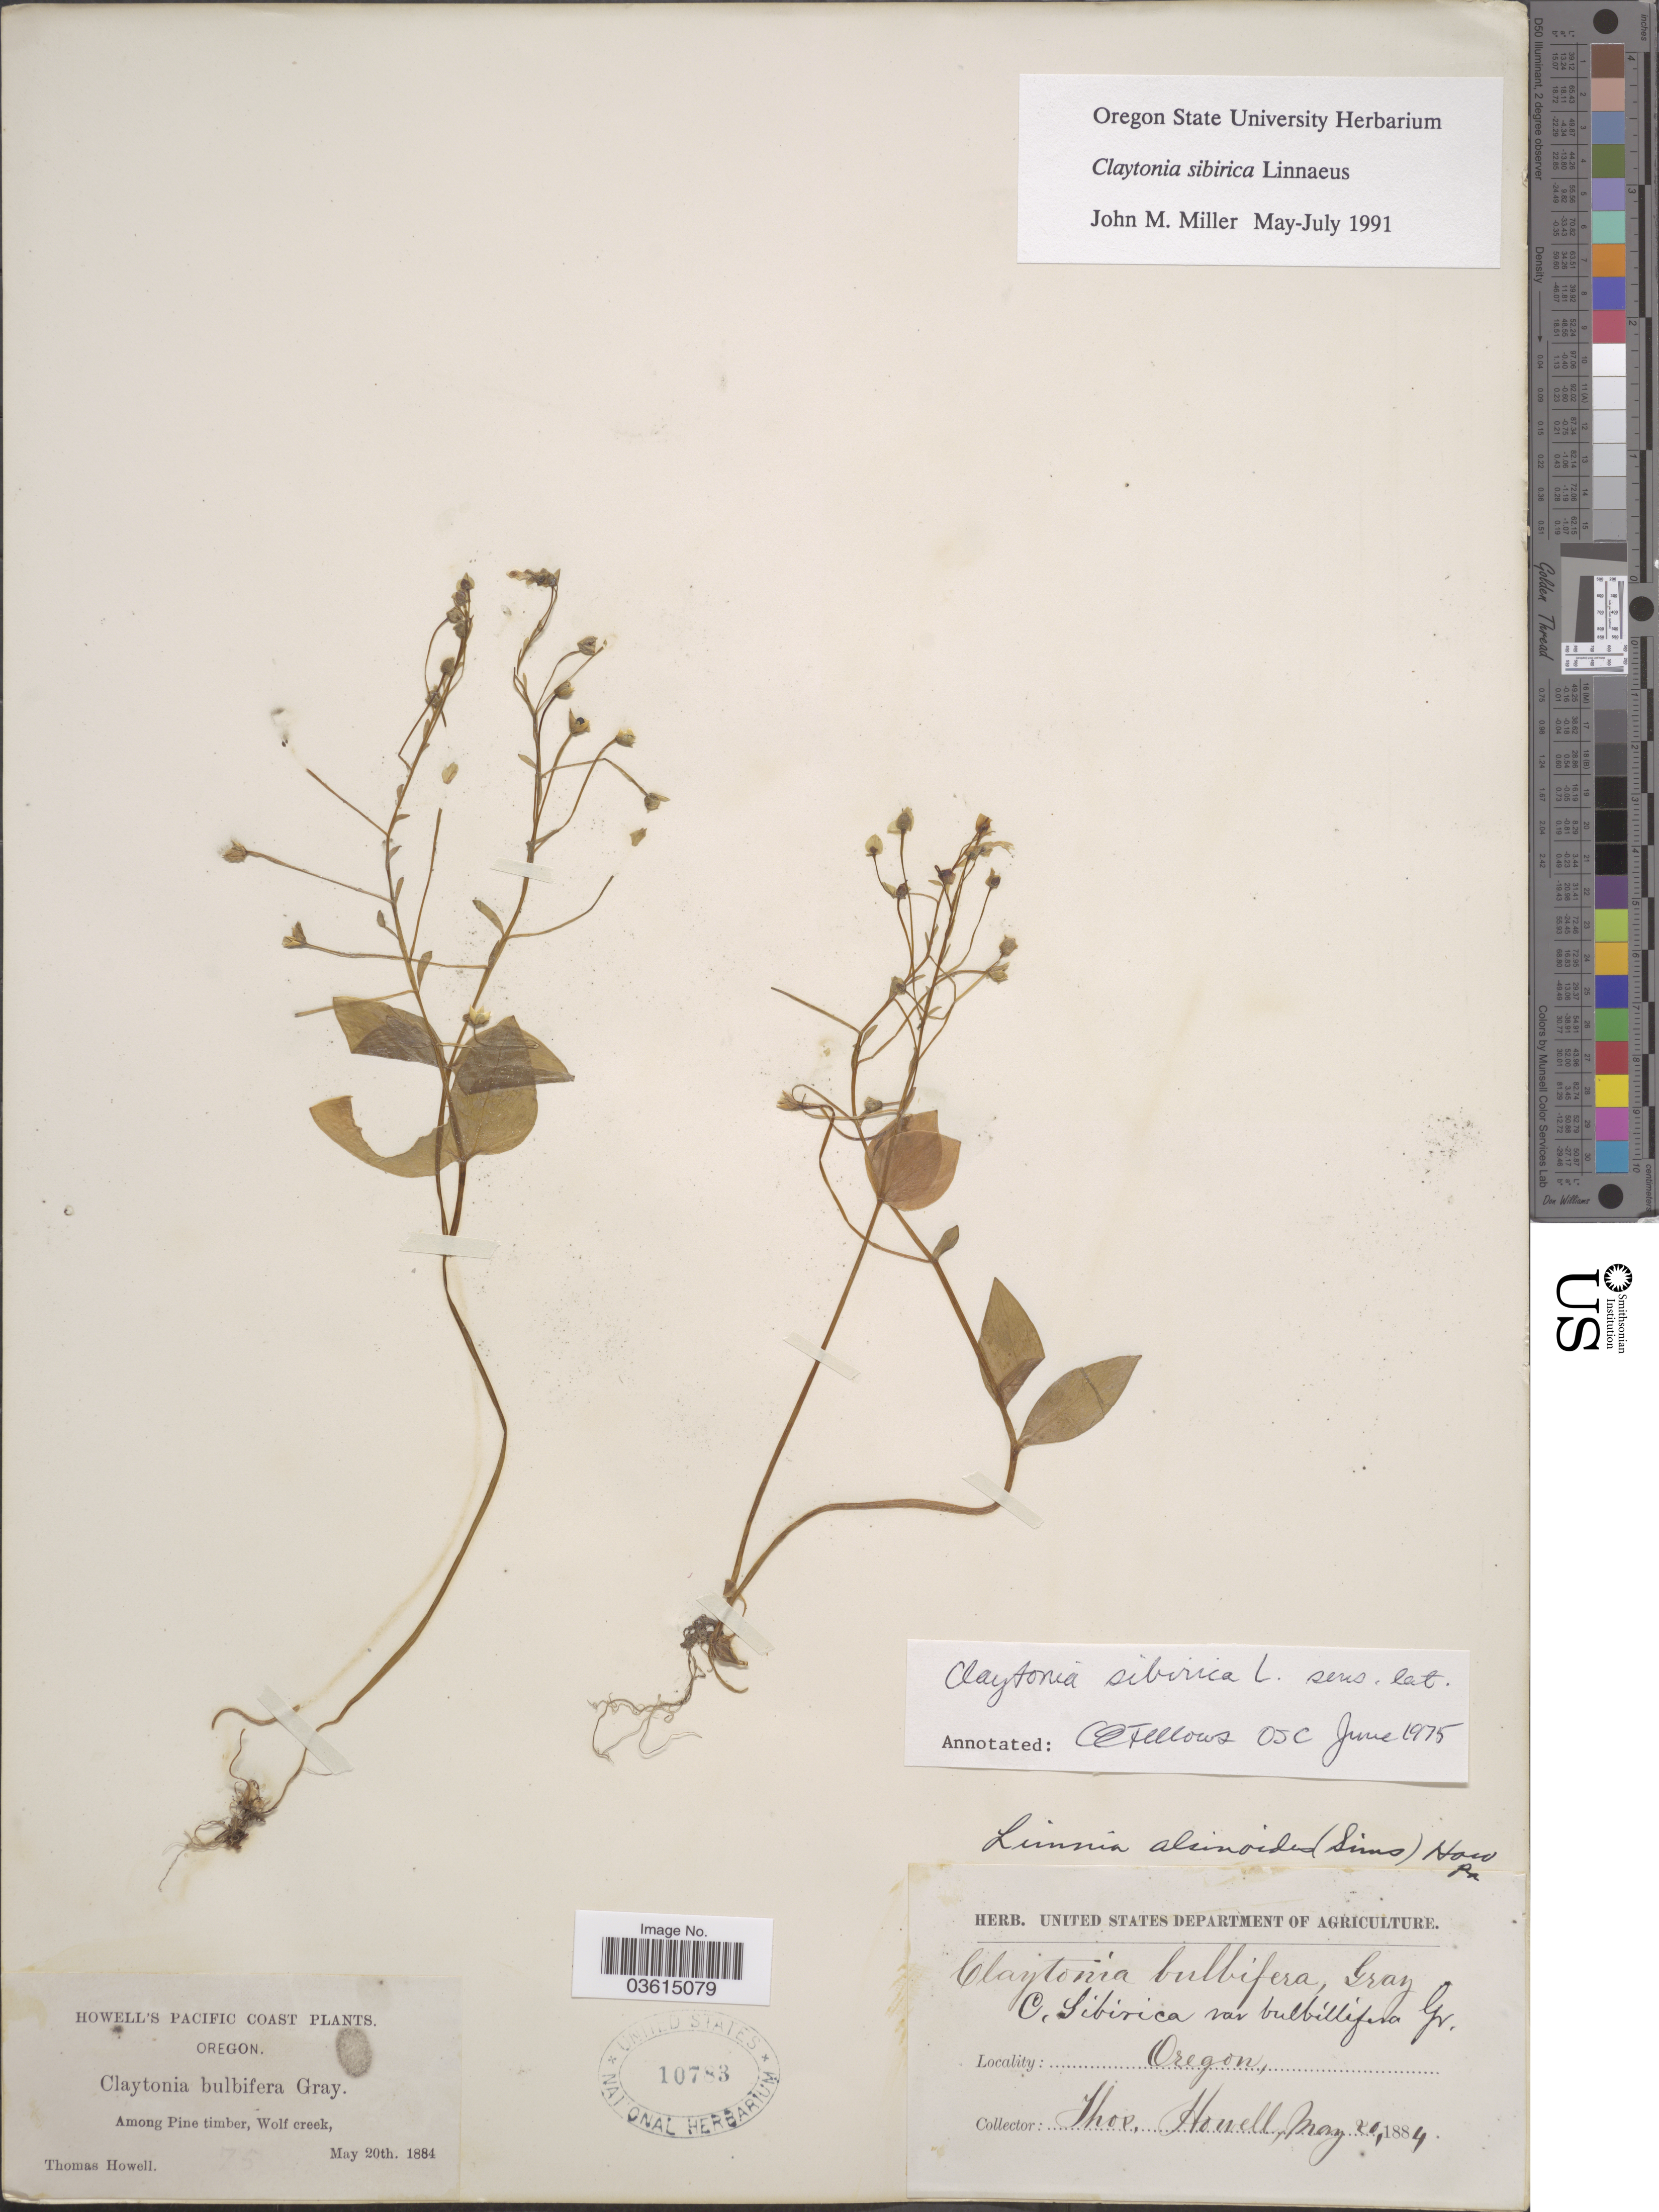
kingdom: Plantae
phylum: Tracheophyta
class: Magnoliopsida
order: Caryophyllales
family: Montiaceae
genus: Claytonia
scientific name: Claytonia sibirica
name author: L.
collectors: T. Howell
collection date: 1884-05-20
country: United States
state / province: Oregon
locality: Pacific Coast. Among Pine timber, Wolf creek.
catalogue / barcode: US 10783